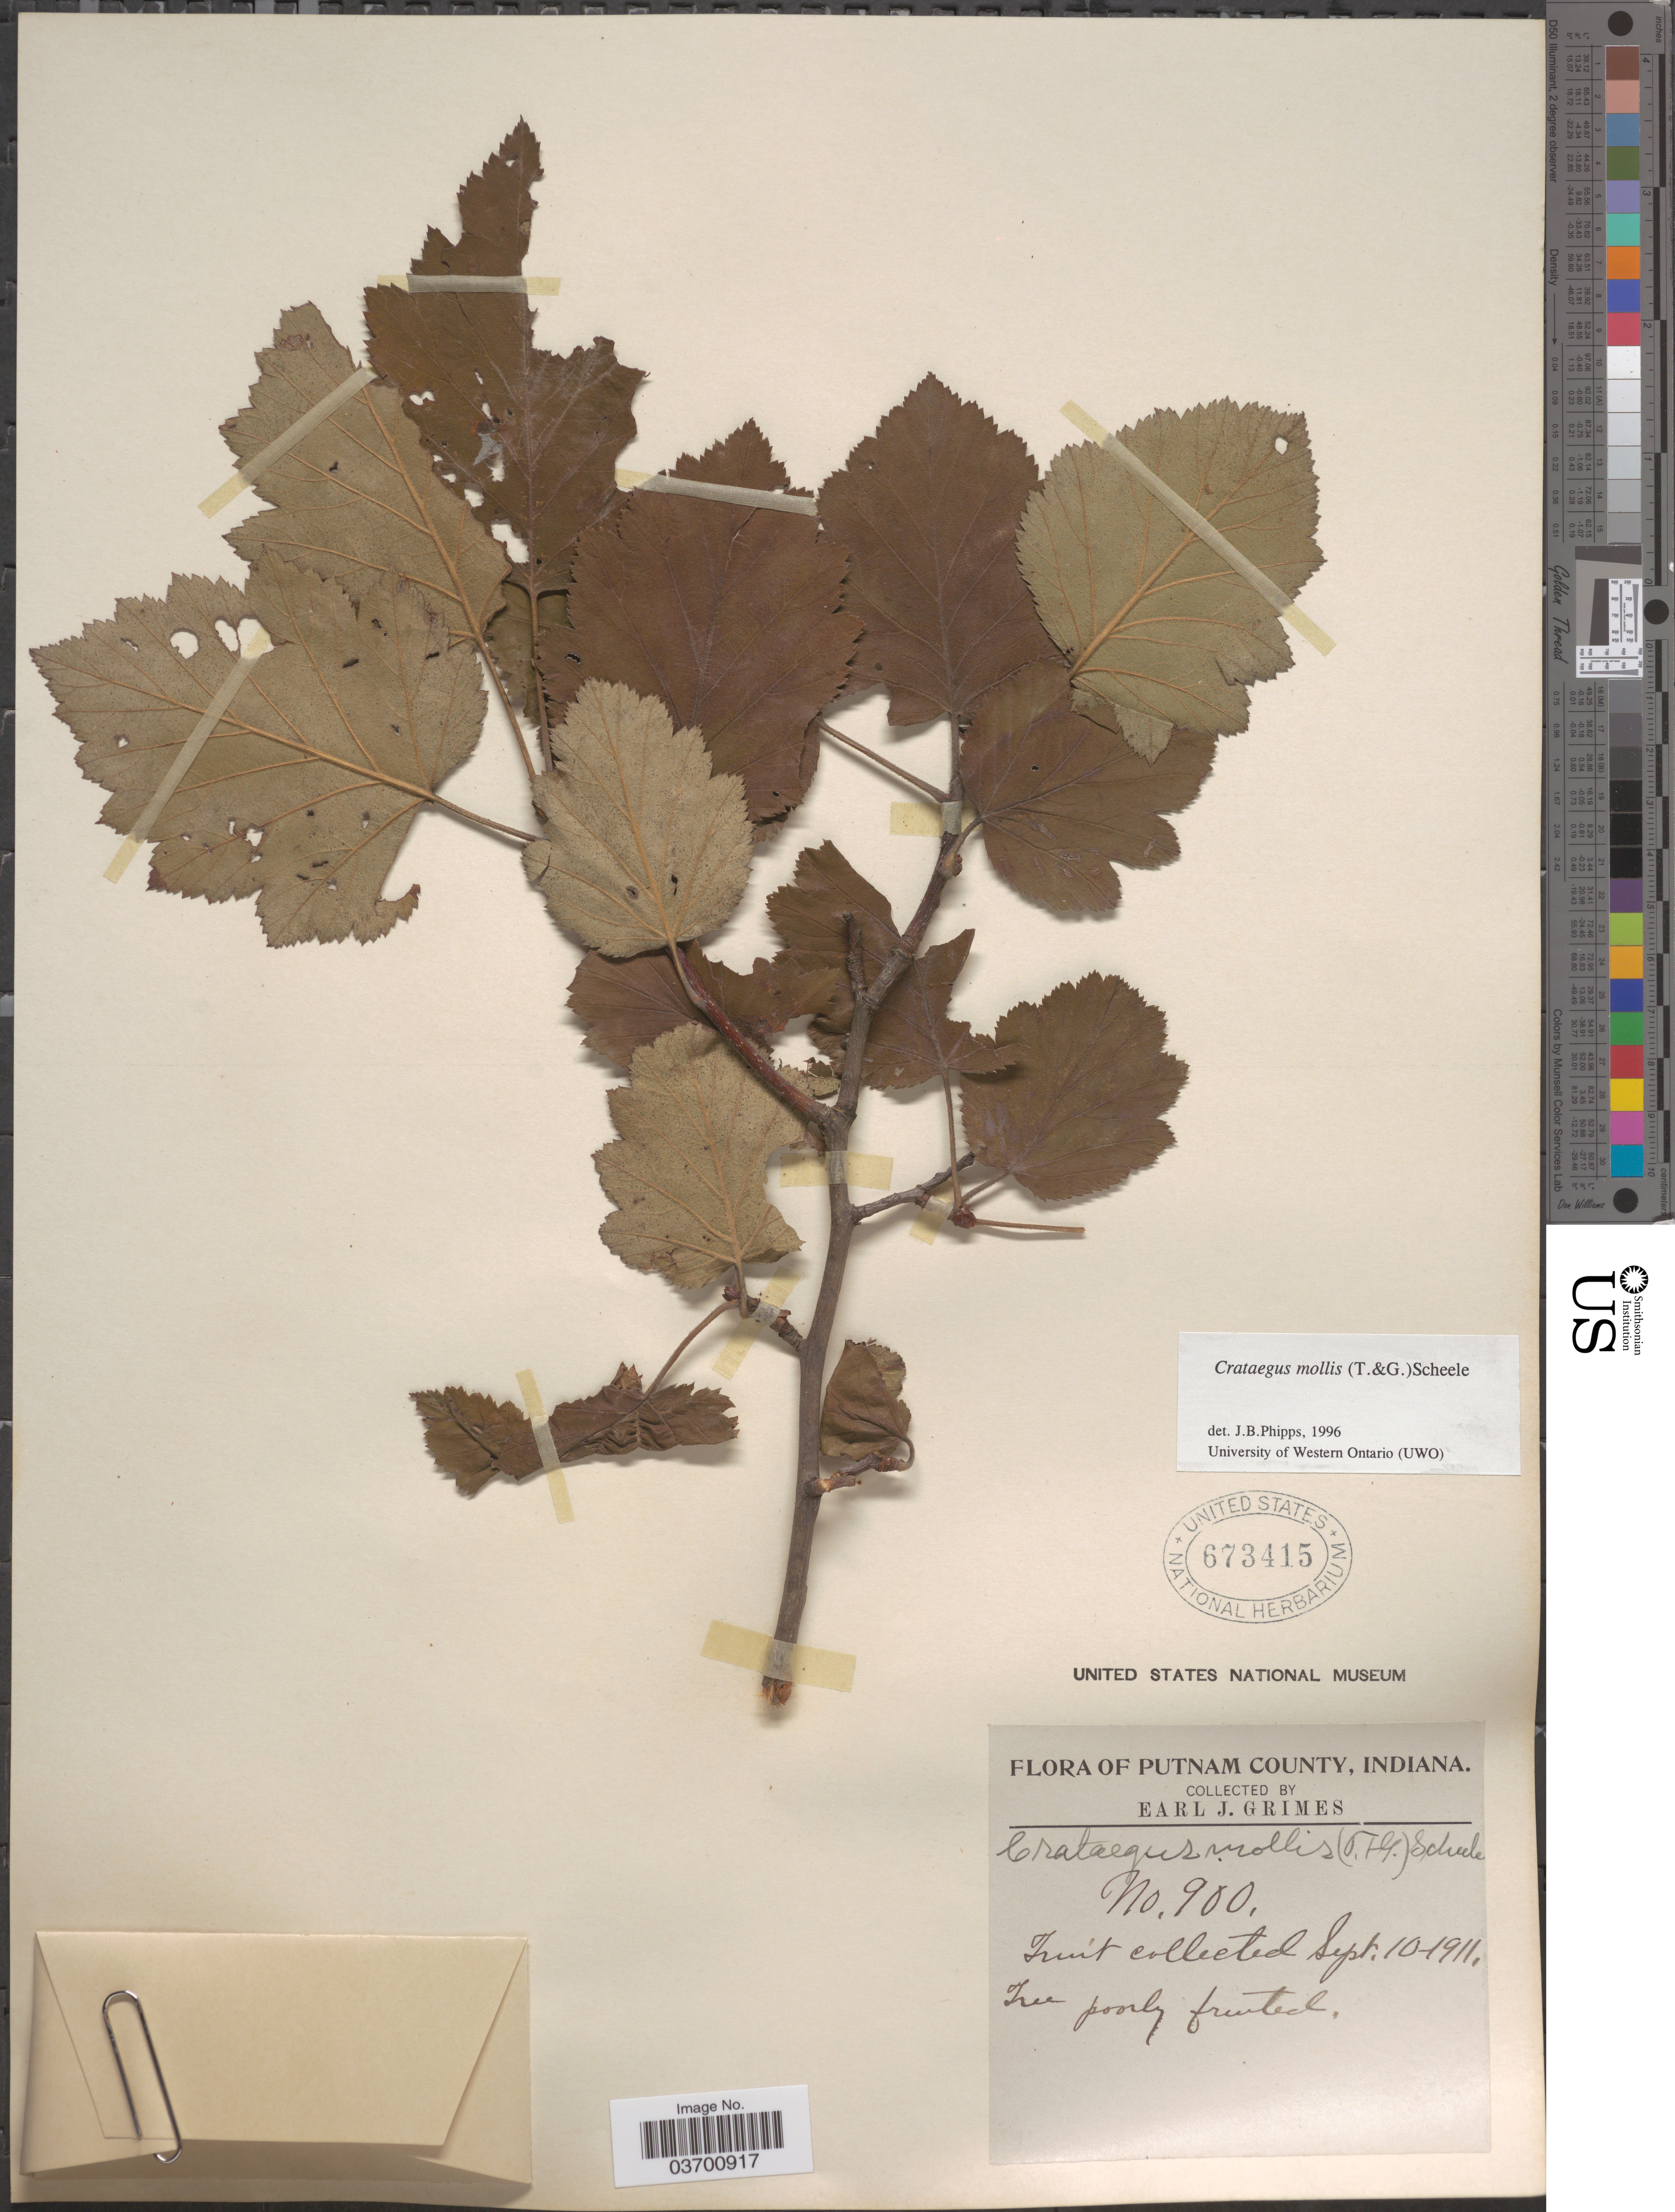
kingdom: Plantae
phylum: Tracheophyta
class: Magnoliopsida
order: Rosales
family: Rosaceae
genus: Crataegus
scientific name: Crataegus mollis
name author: (Torr. & A. Gray) Scheele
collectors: E. J. Grimes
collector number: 900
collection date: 1911-09-10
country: United States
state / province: Indiana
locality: Putnam County.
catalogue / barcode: US 673415